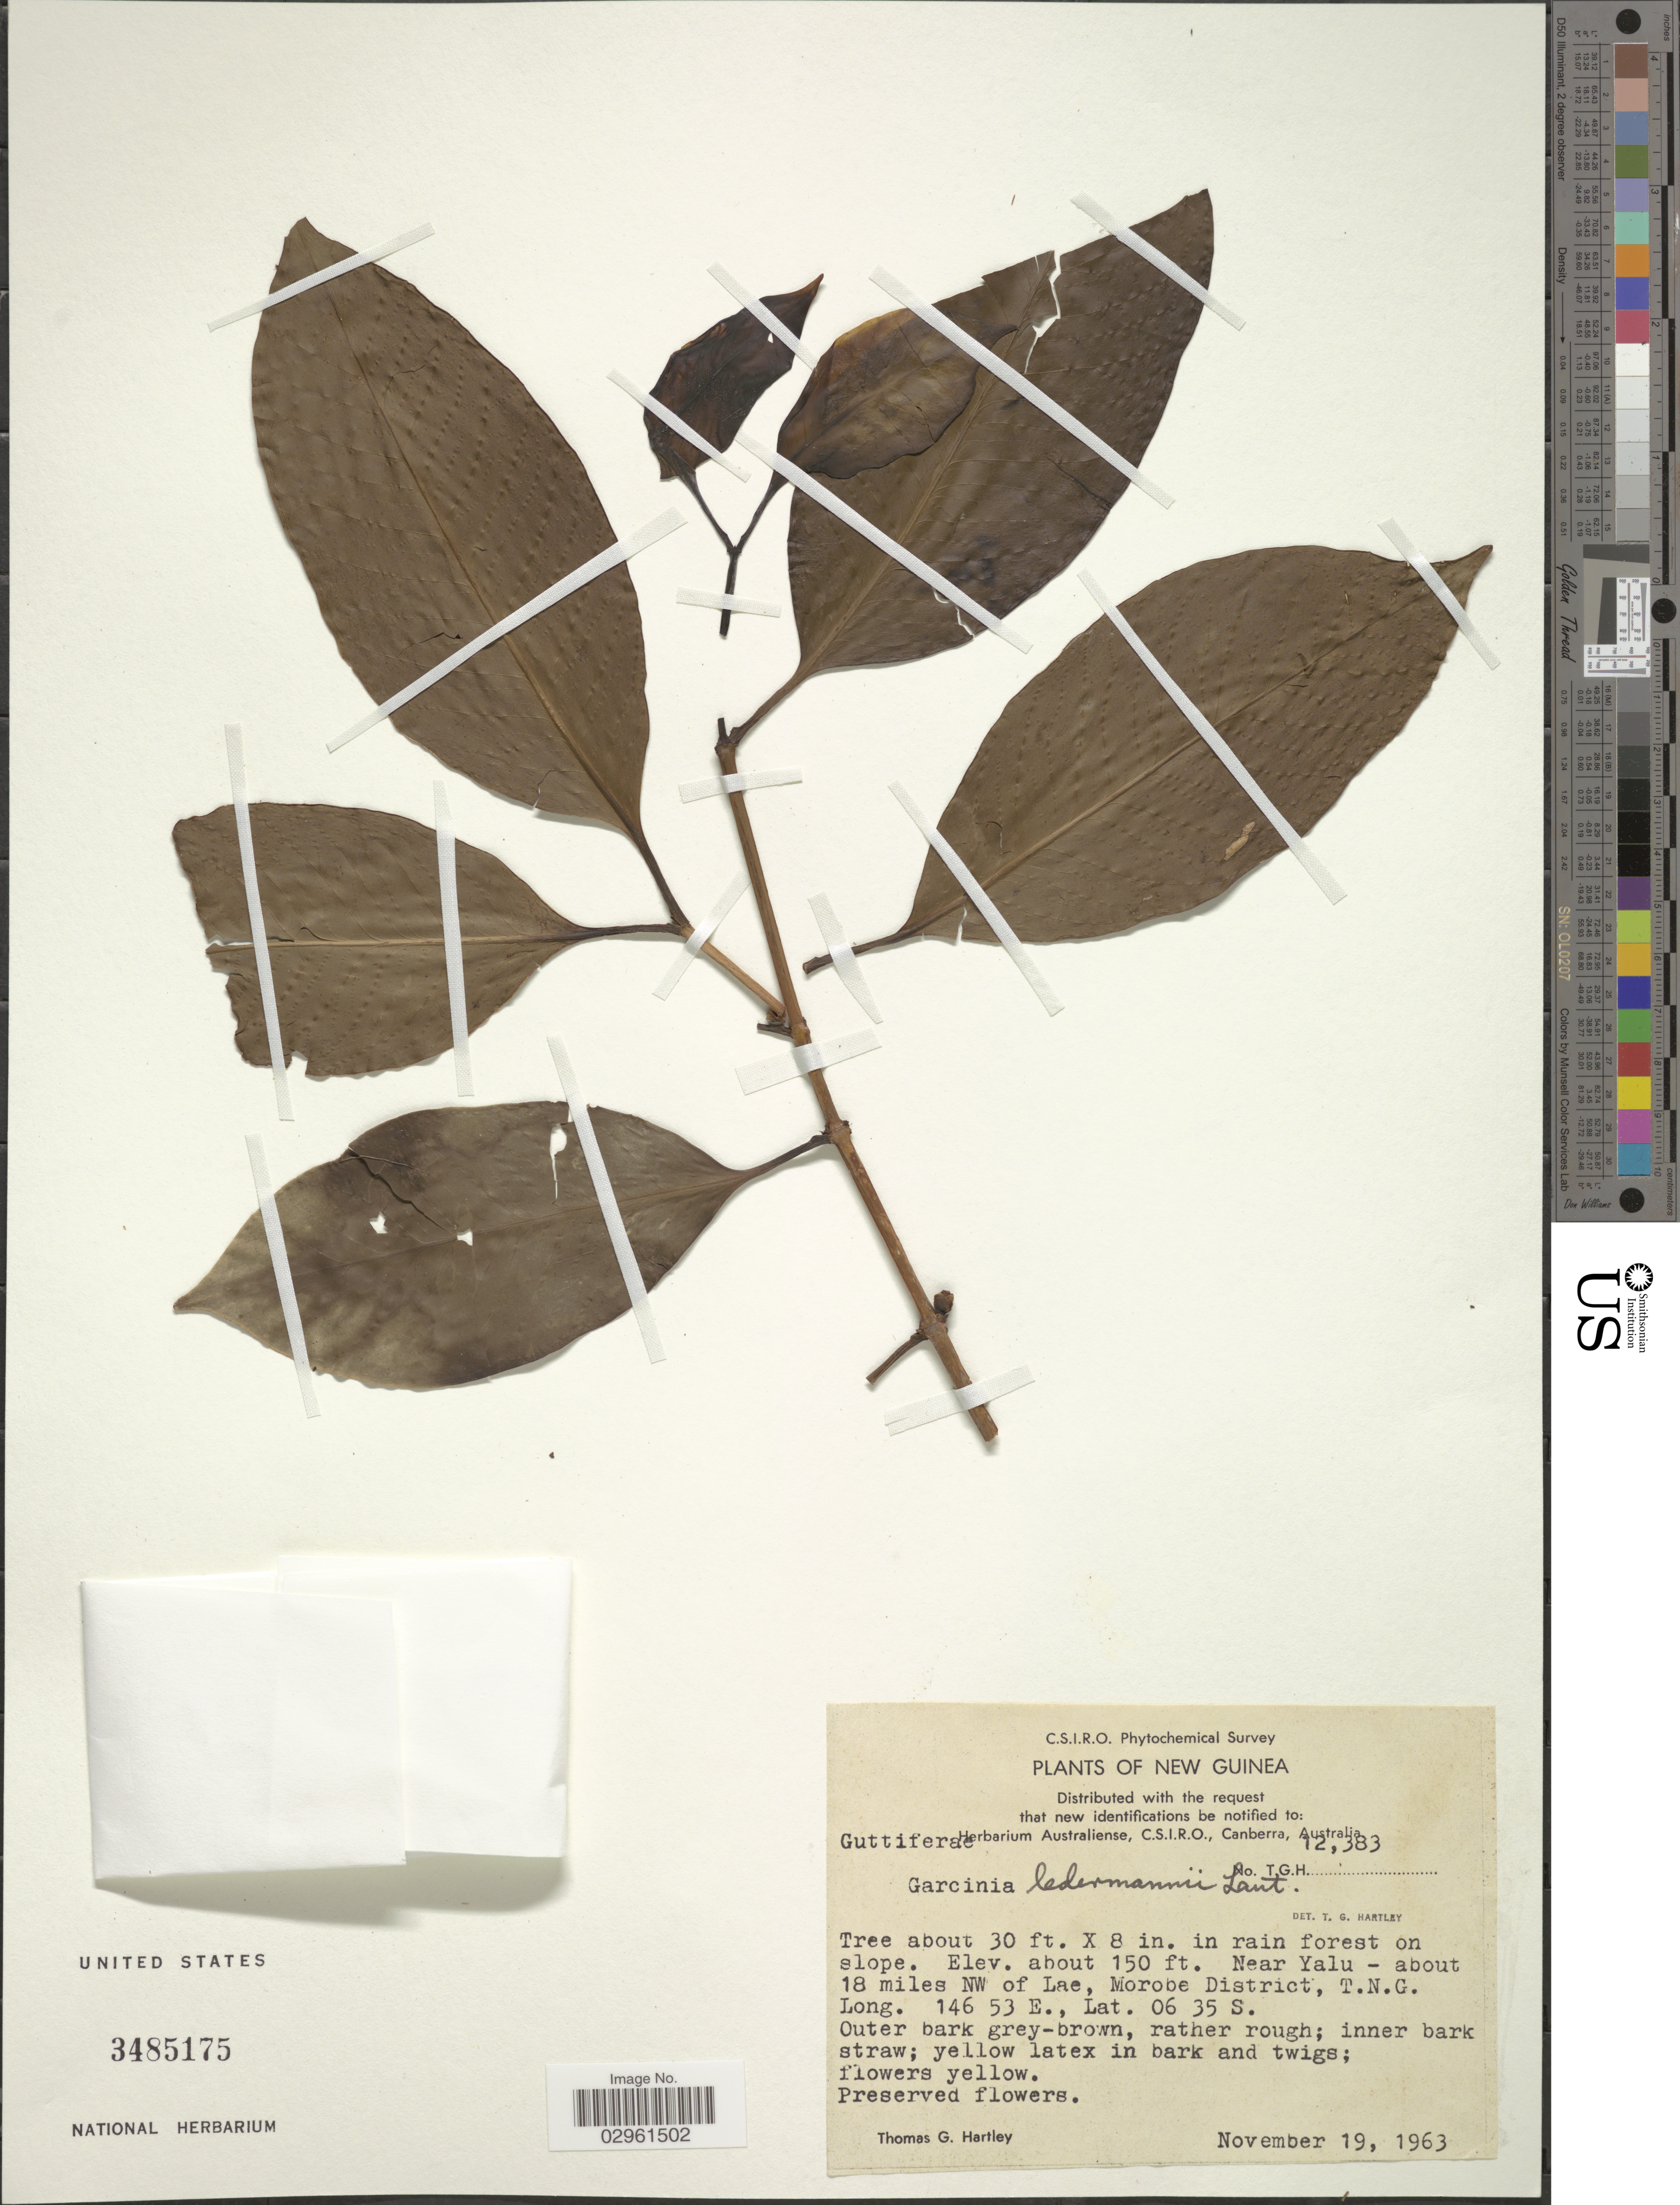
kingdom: Plantae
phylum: Tracheophyta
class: Magnoliopsida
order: Malpighiales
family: Clusiaceae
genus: Garcinia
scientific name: Garcinia ledermannii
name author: Lauterb.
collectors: T. G. Hartley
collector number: T.G.H.12383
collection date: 1963-11-19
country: Papua New Guinea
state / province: Morobe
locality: New Guinea. Near Yalu - about 18 miles NW of Lae, Morobe District, T.N.G.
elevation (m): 46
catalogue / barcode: US 3485175